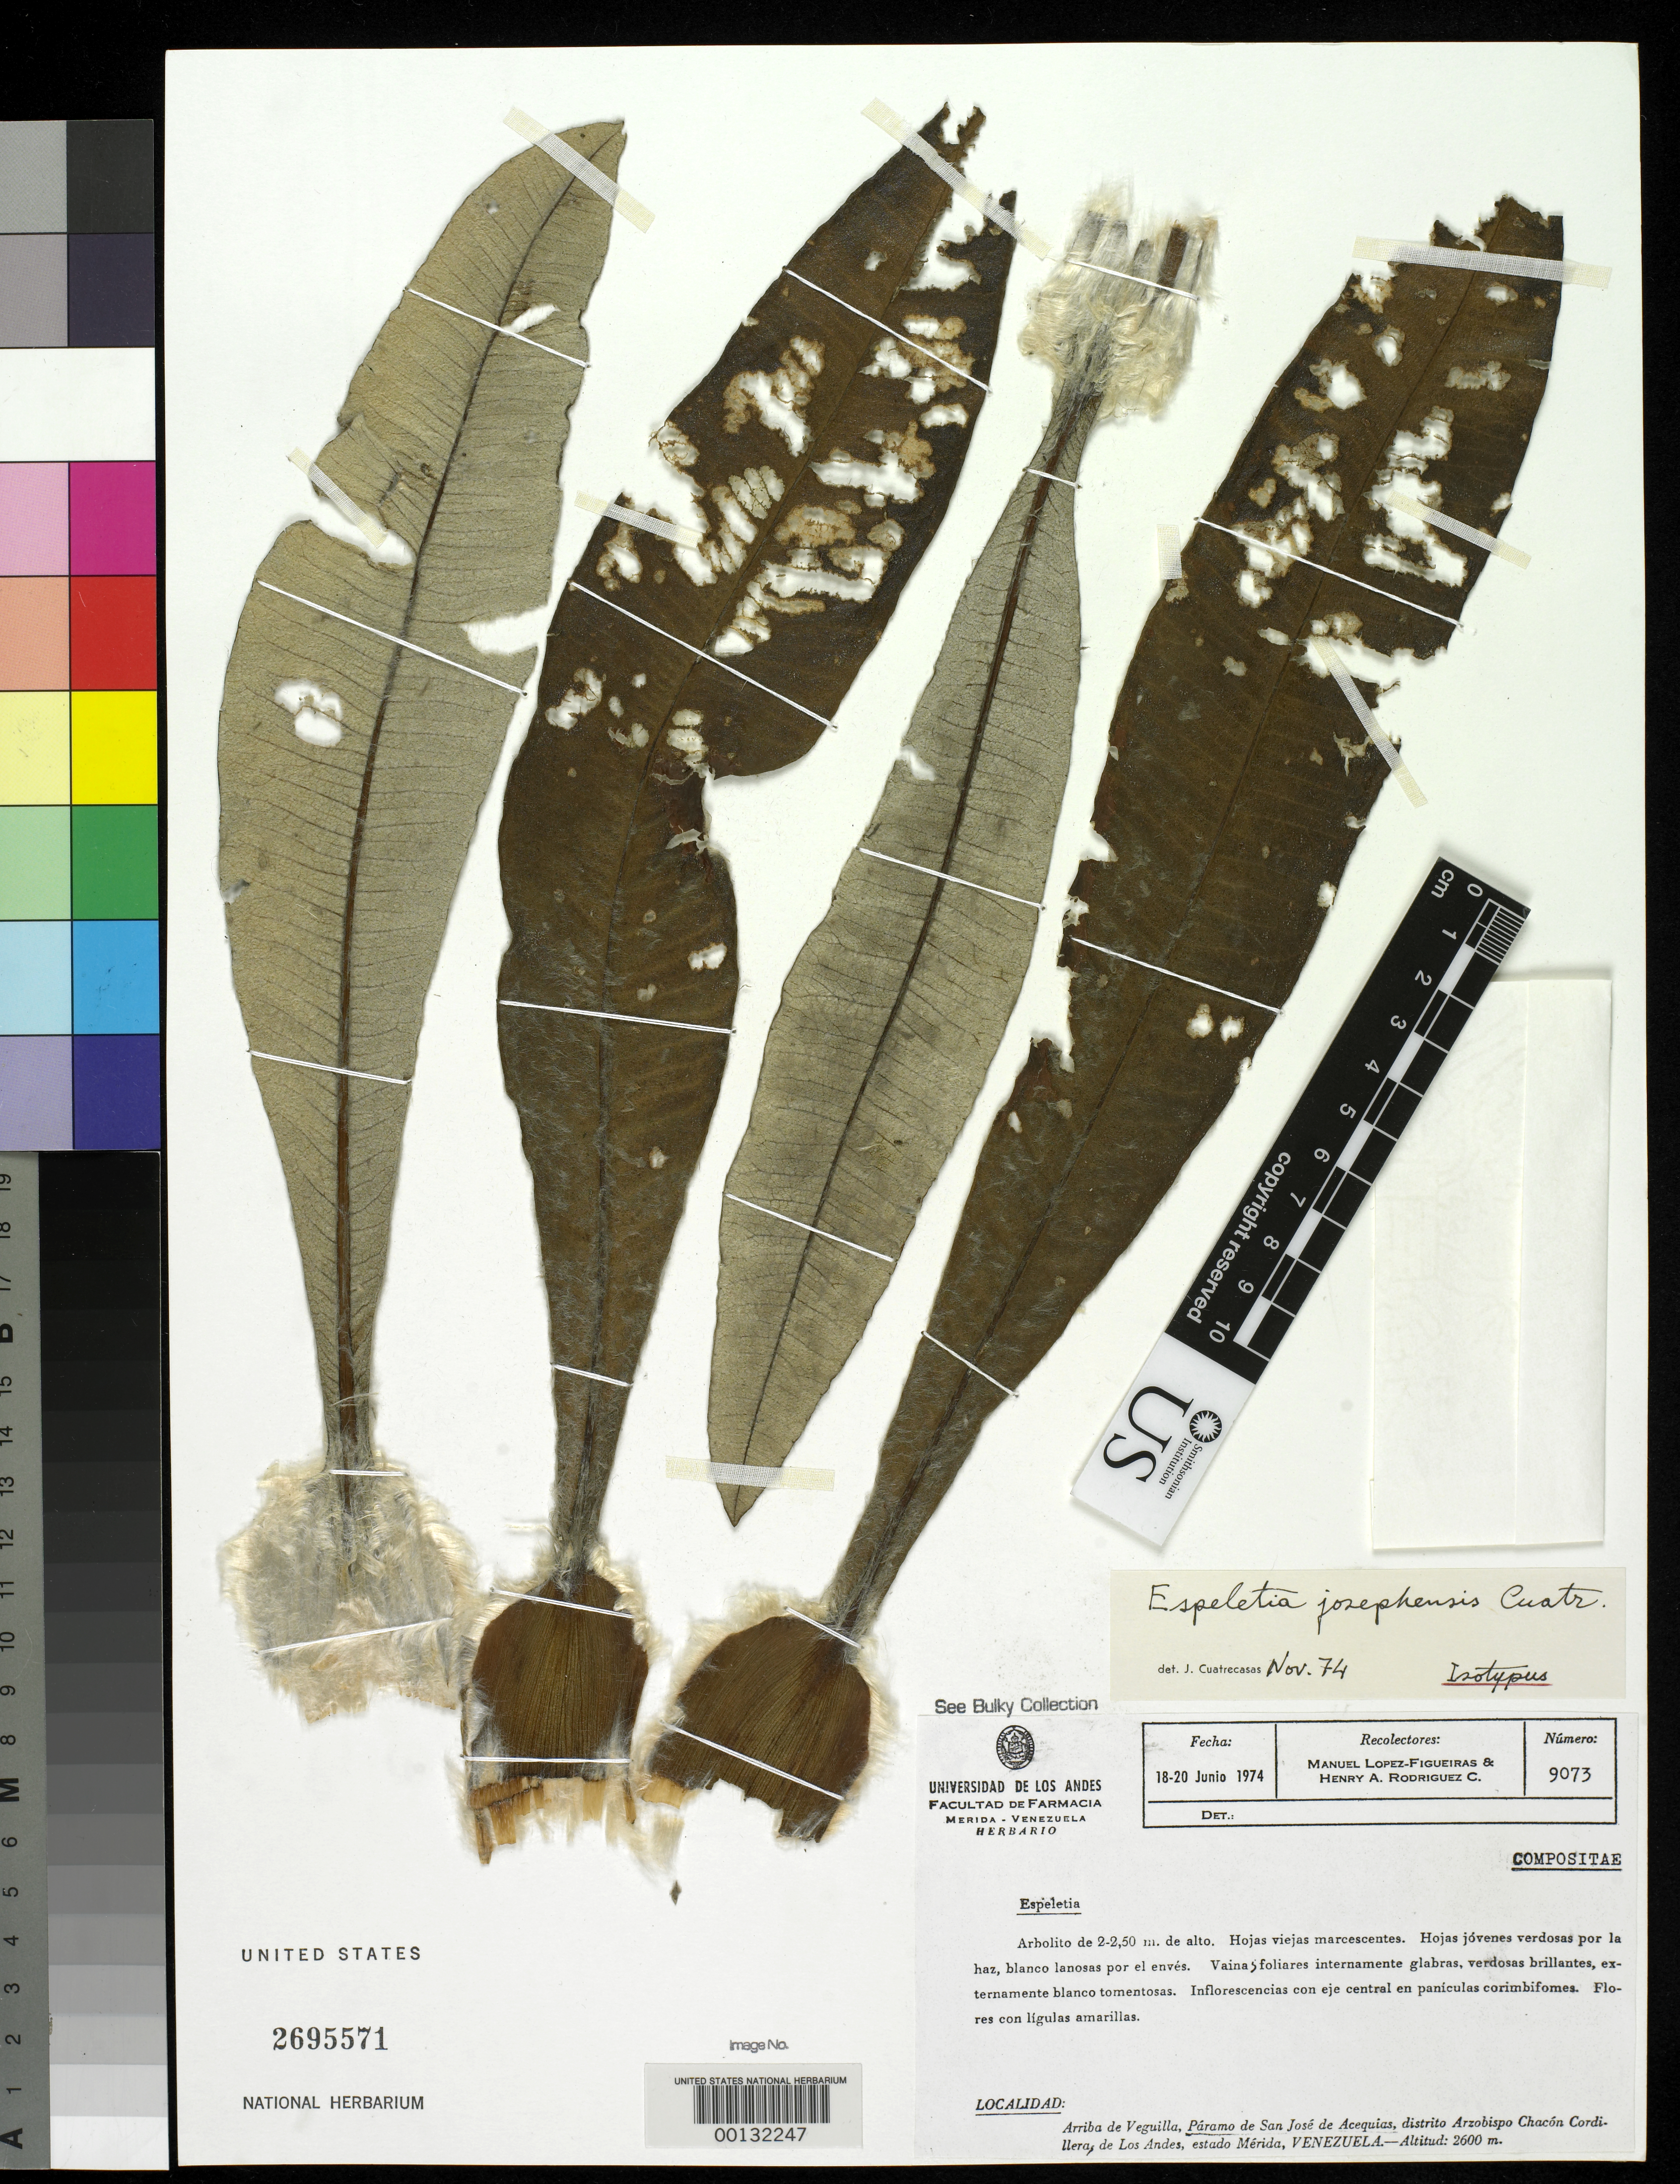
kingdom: Plantae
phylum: Tracheophyta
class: Magnoliopsida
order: Asterales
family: Asteraceae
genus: Espeletia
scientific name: Espeletia josephensis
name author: Cuatrec.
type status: Isotype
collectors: M. López Figueiras & H. A. Rodriguez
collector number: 9073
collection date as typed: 18 Jun 1974 to 20 Jun 1974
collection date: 1974-06-18/1974-06-20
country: Venezuela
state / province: Mérida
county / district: Arzobispo Chacón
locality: Arriba de Veguilla, Páramo de San Jose de Acequias.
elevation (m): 2600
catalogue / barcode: US 2695571